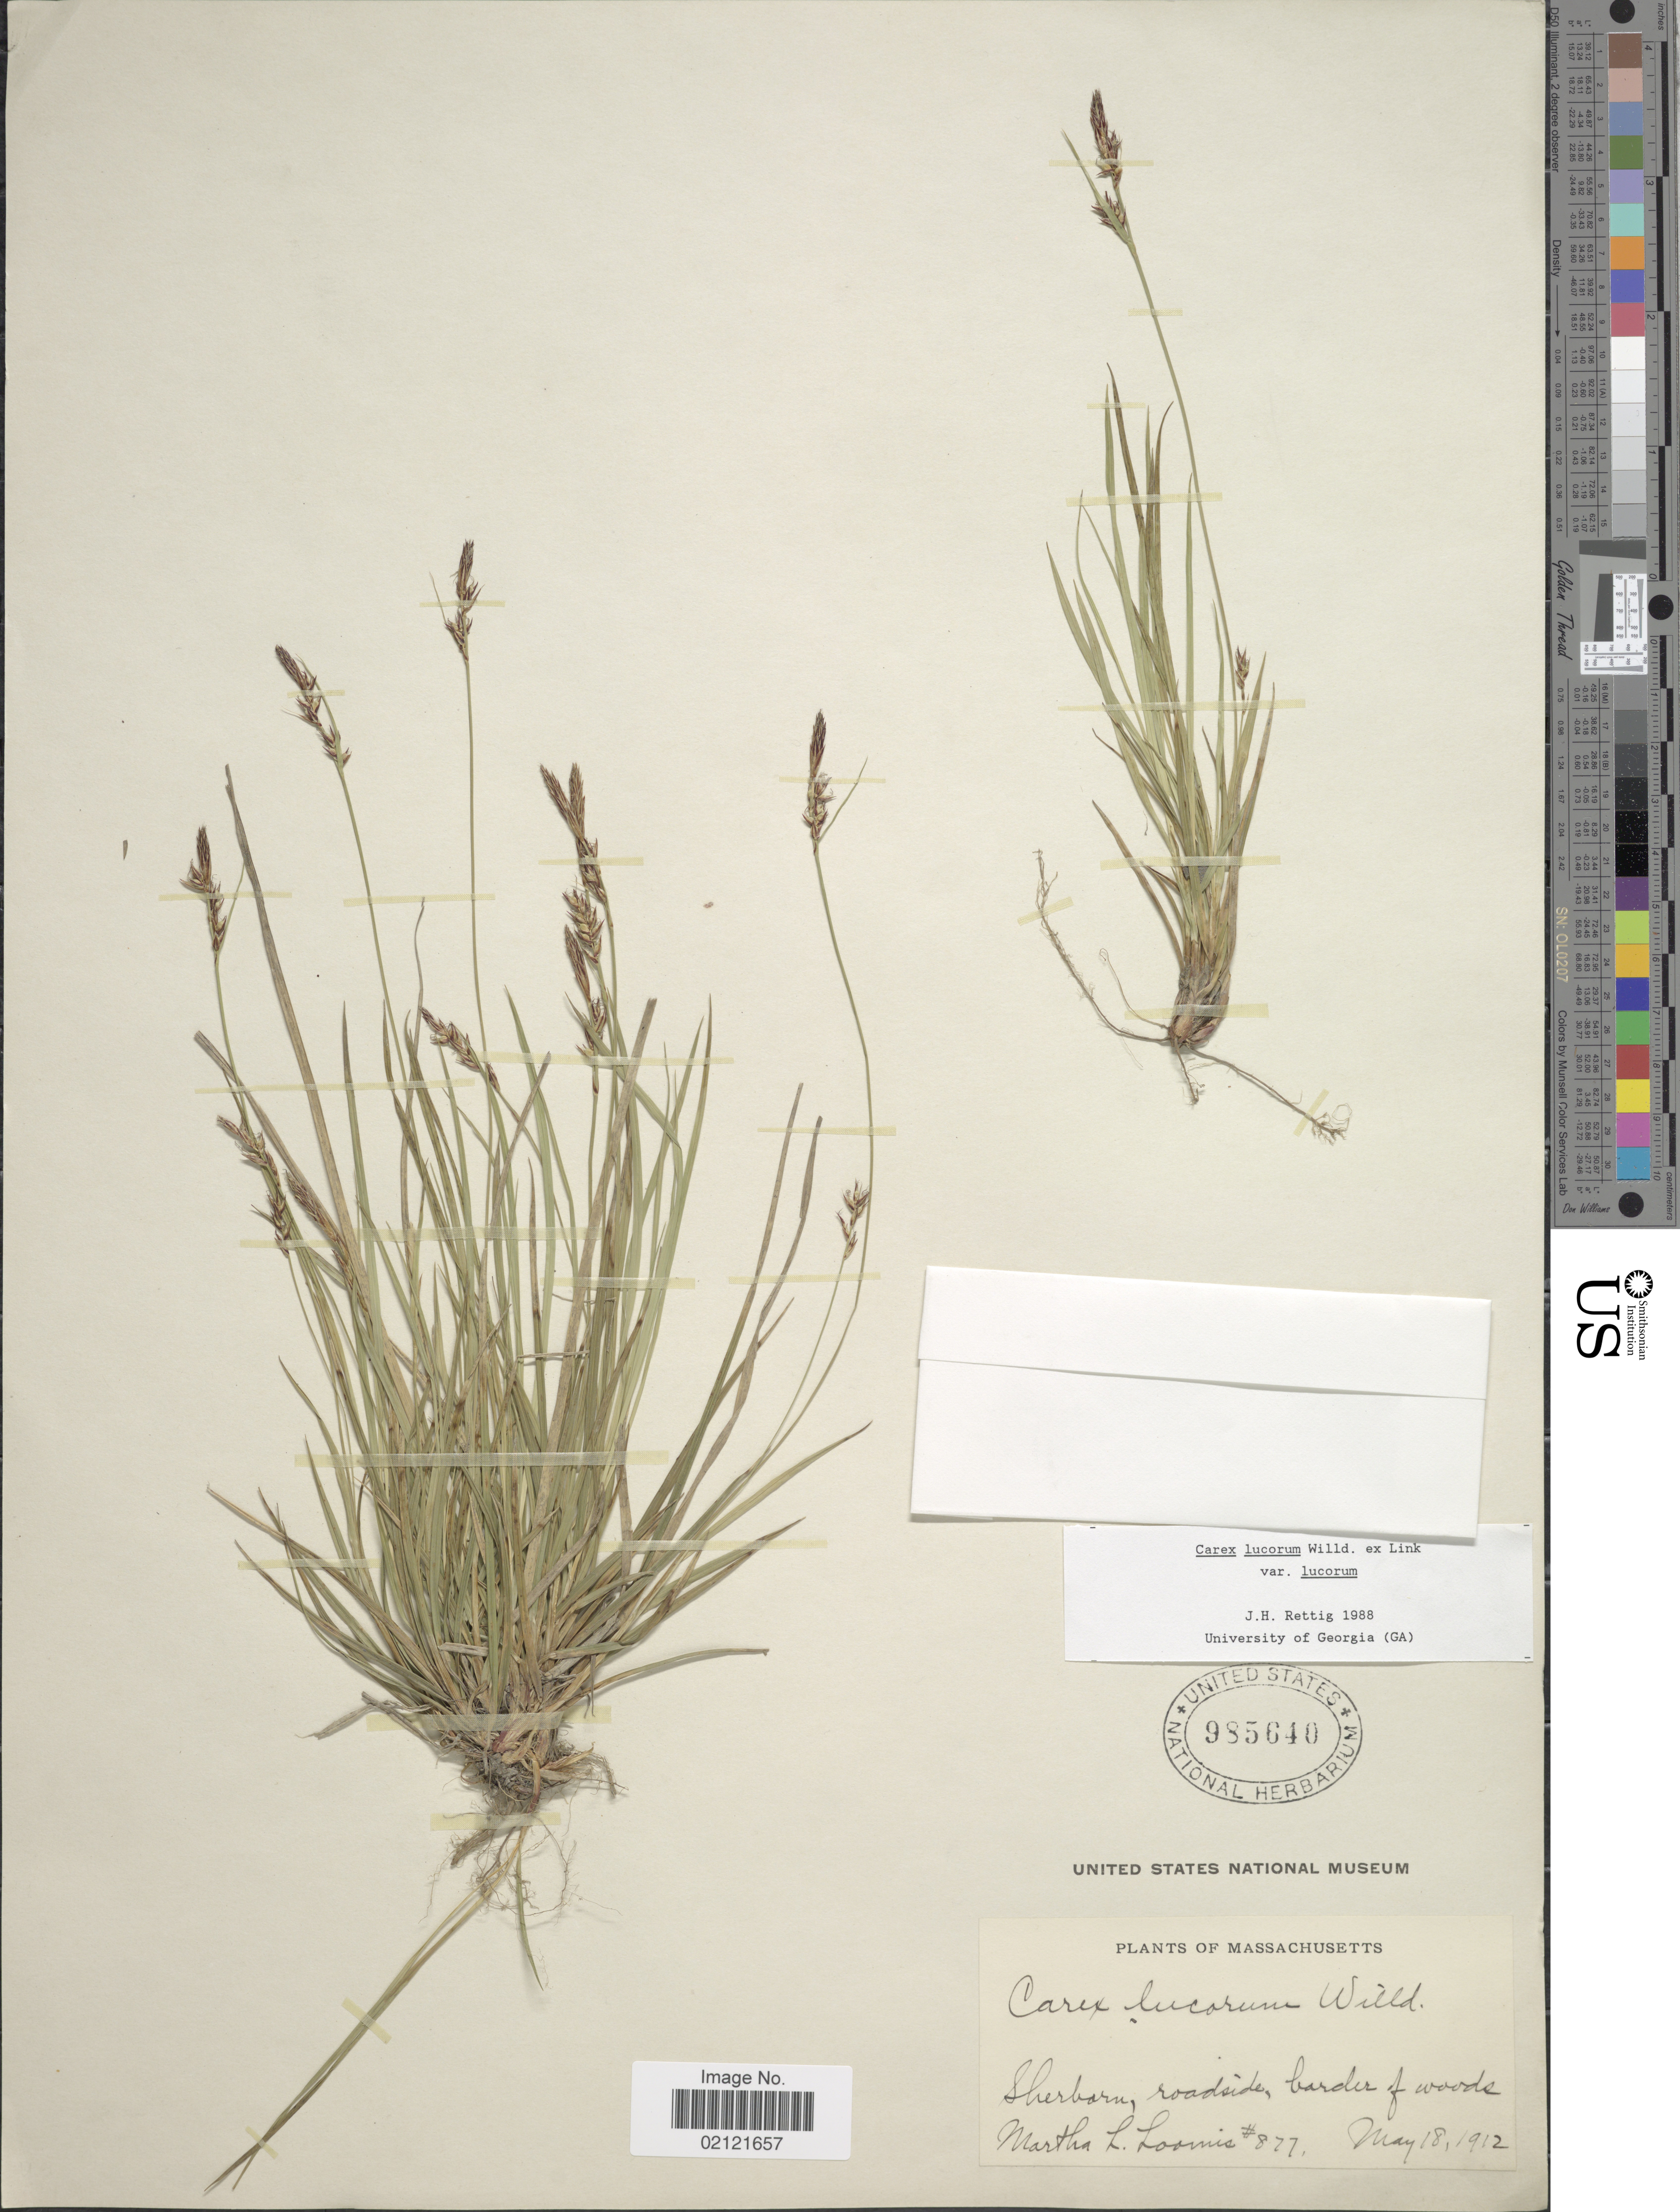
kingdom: Plantae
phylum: Tracheophyta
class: Liliopsida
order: Poales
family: Cyperaceae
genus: Carex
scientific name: Carex lucorum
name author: Willd.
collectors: M. L. Loomis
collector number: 877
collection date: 1912-05-18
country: United States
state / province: Massachusetts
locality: Sherborn, roadside border of woods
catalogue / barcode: US 985640